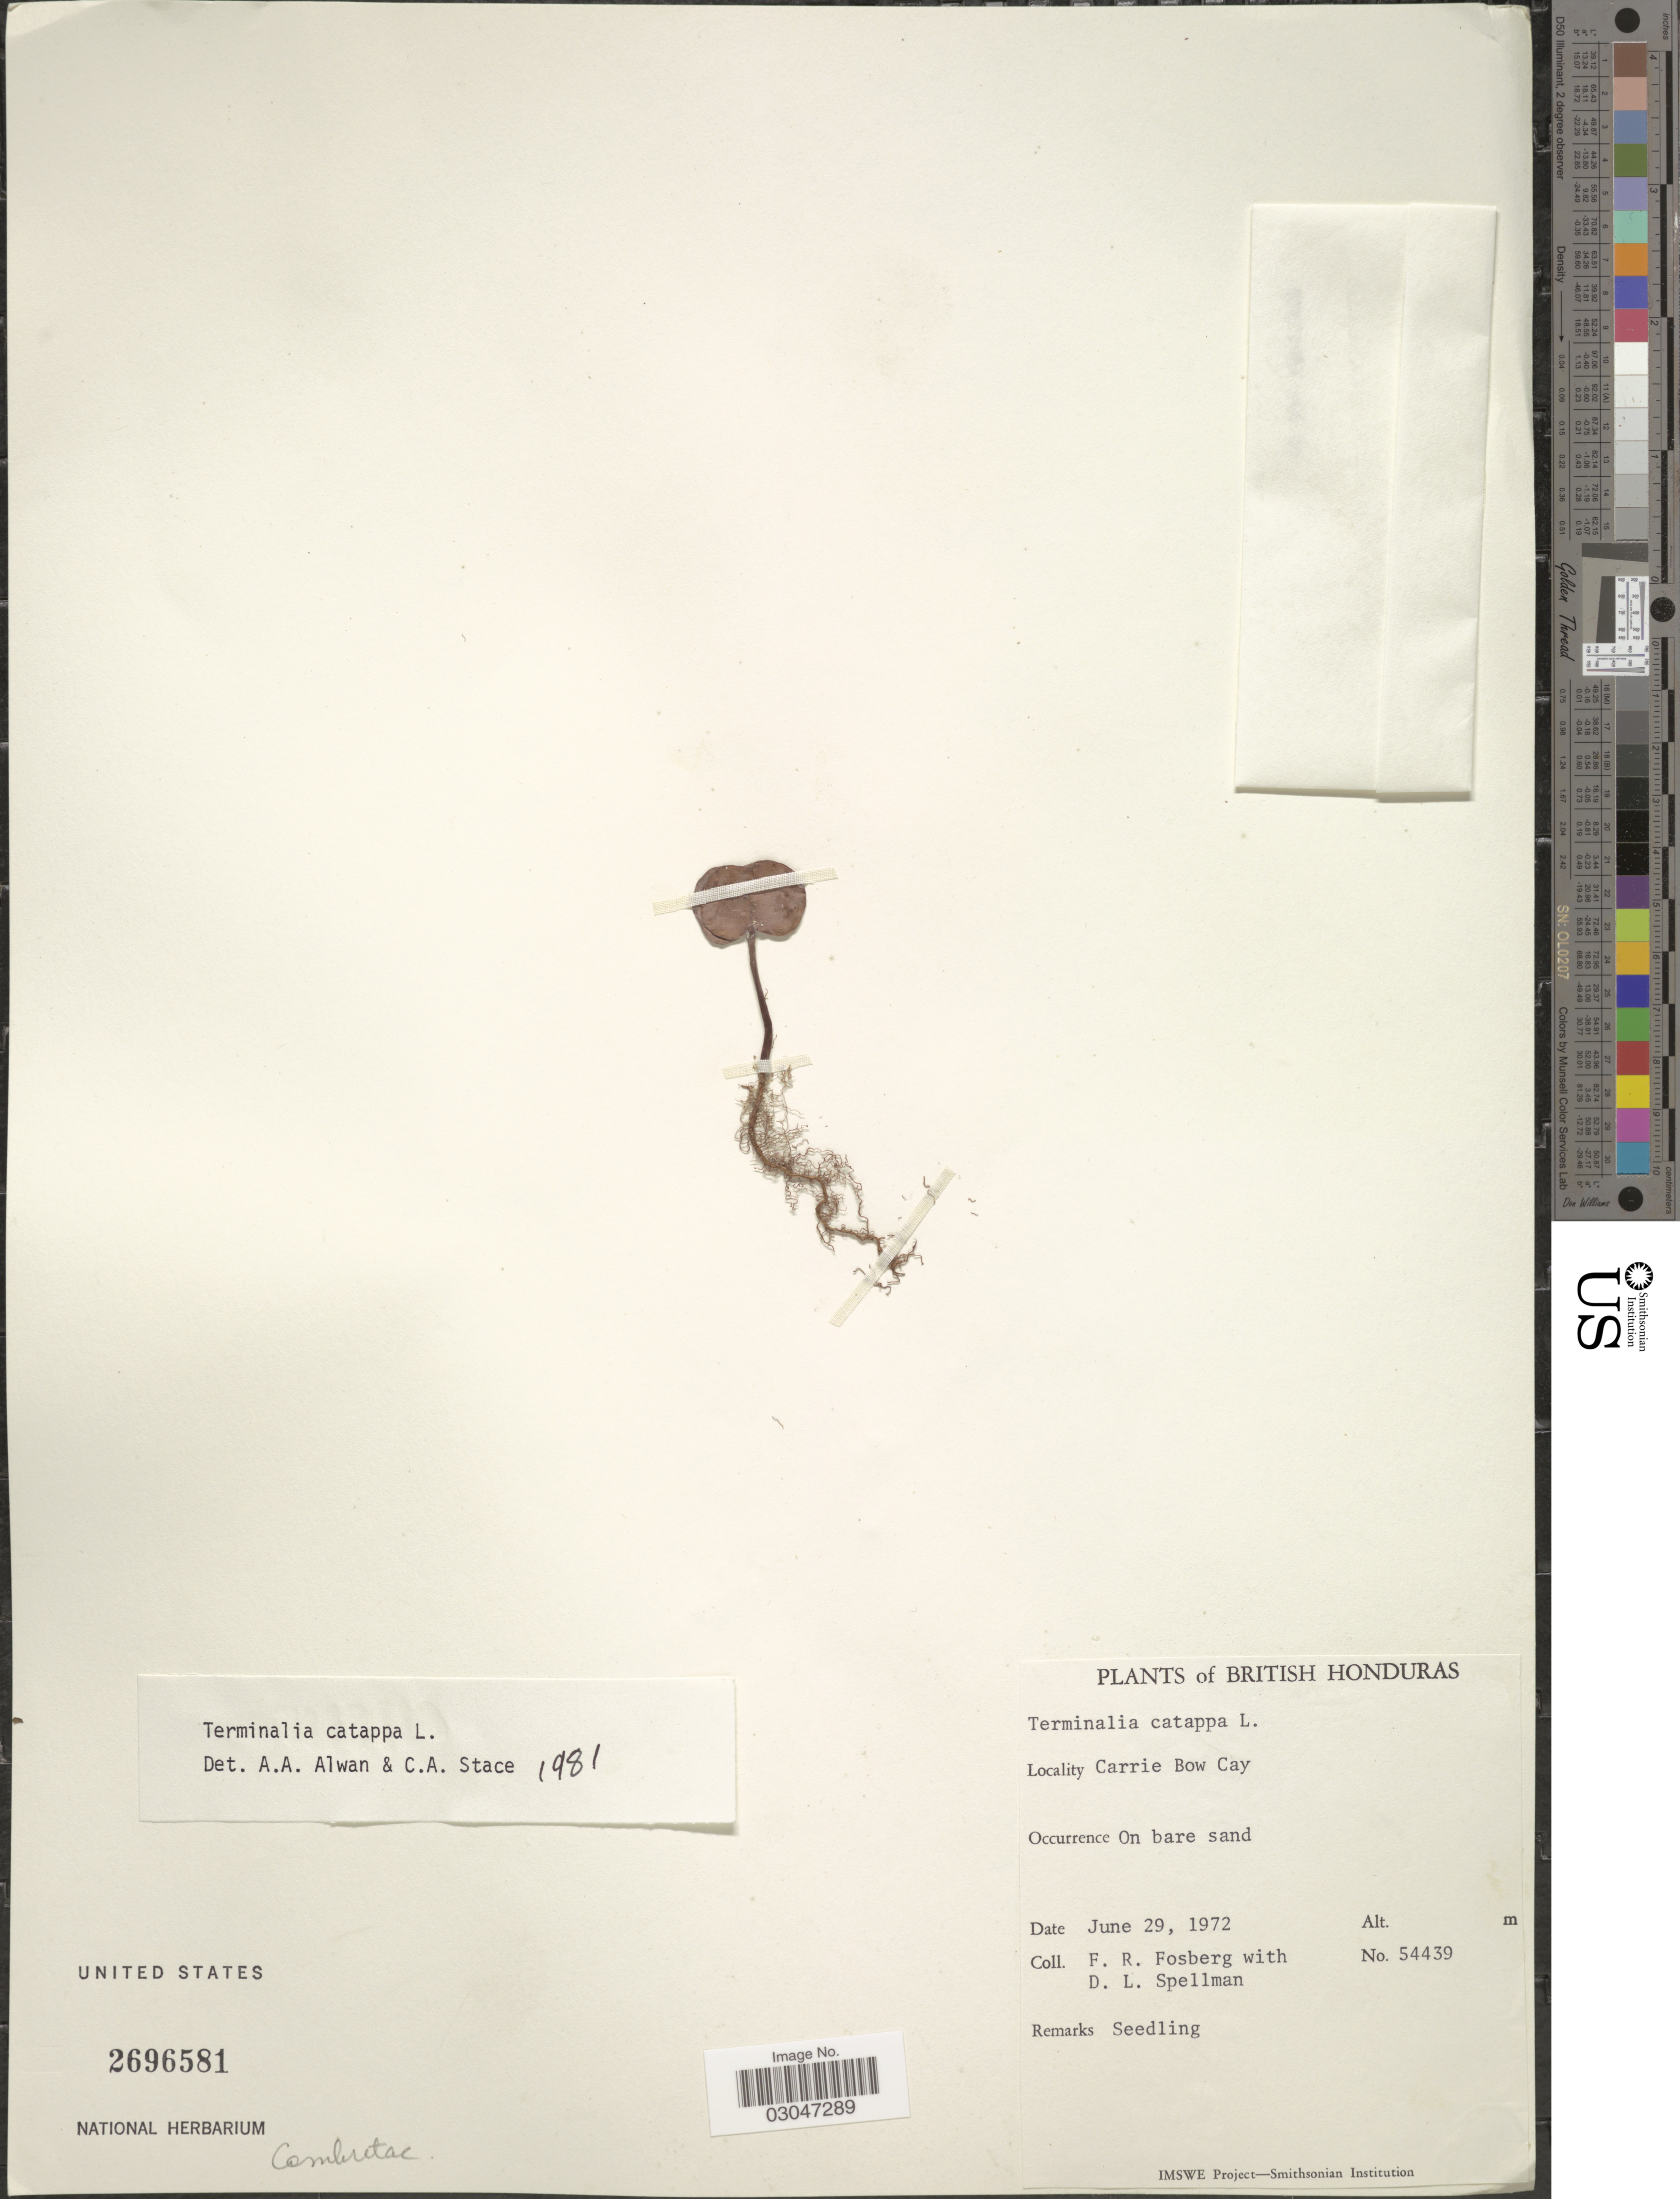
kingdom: Plantae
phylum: Tracheophyta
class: Magnoliopsida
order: Myrtales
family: Combretaceae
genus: Terminalia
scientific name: Terminalia catappa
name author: L.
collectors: F. R. Fosberg & D. L. Spellman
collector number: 54439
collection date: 1972-06-29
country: Belize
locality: British Honduras. Carrie Bow Cay.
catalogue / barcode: US 2696581